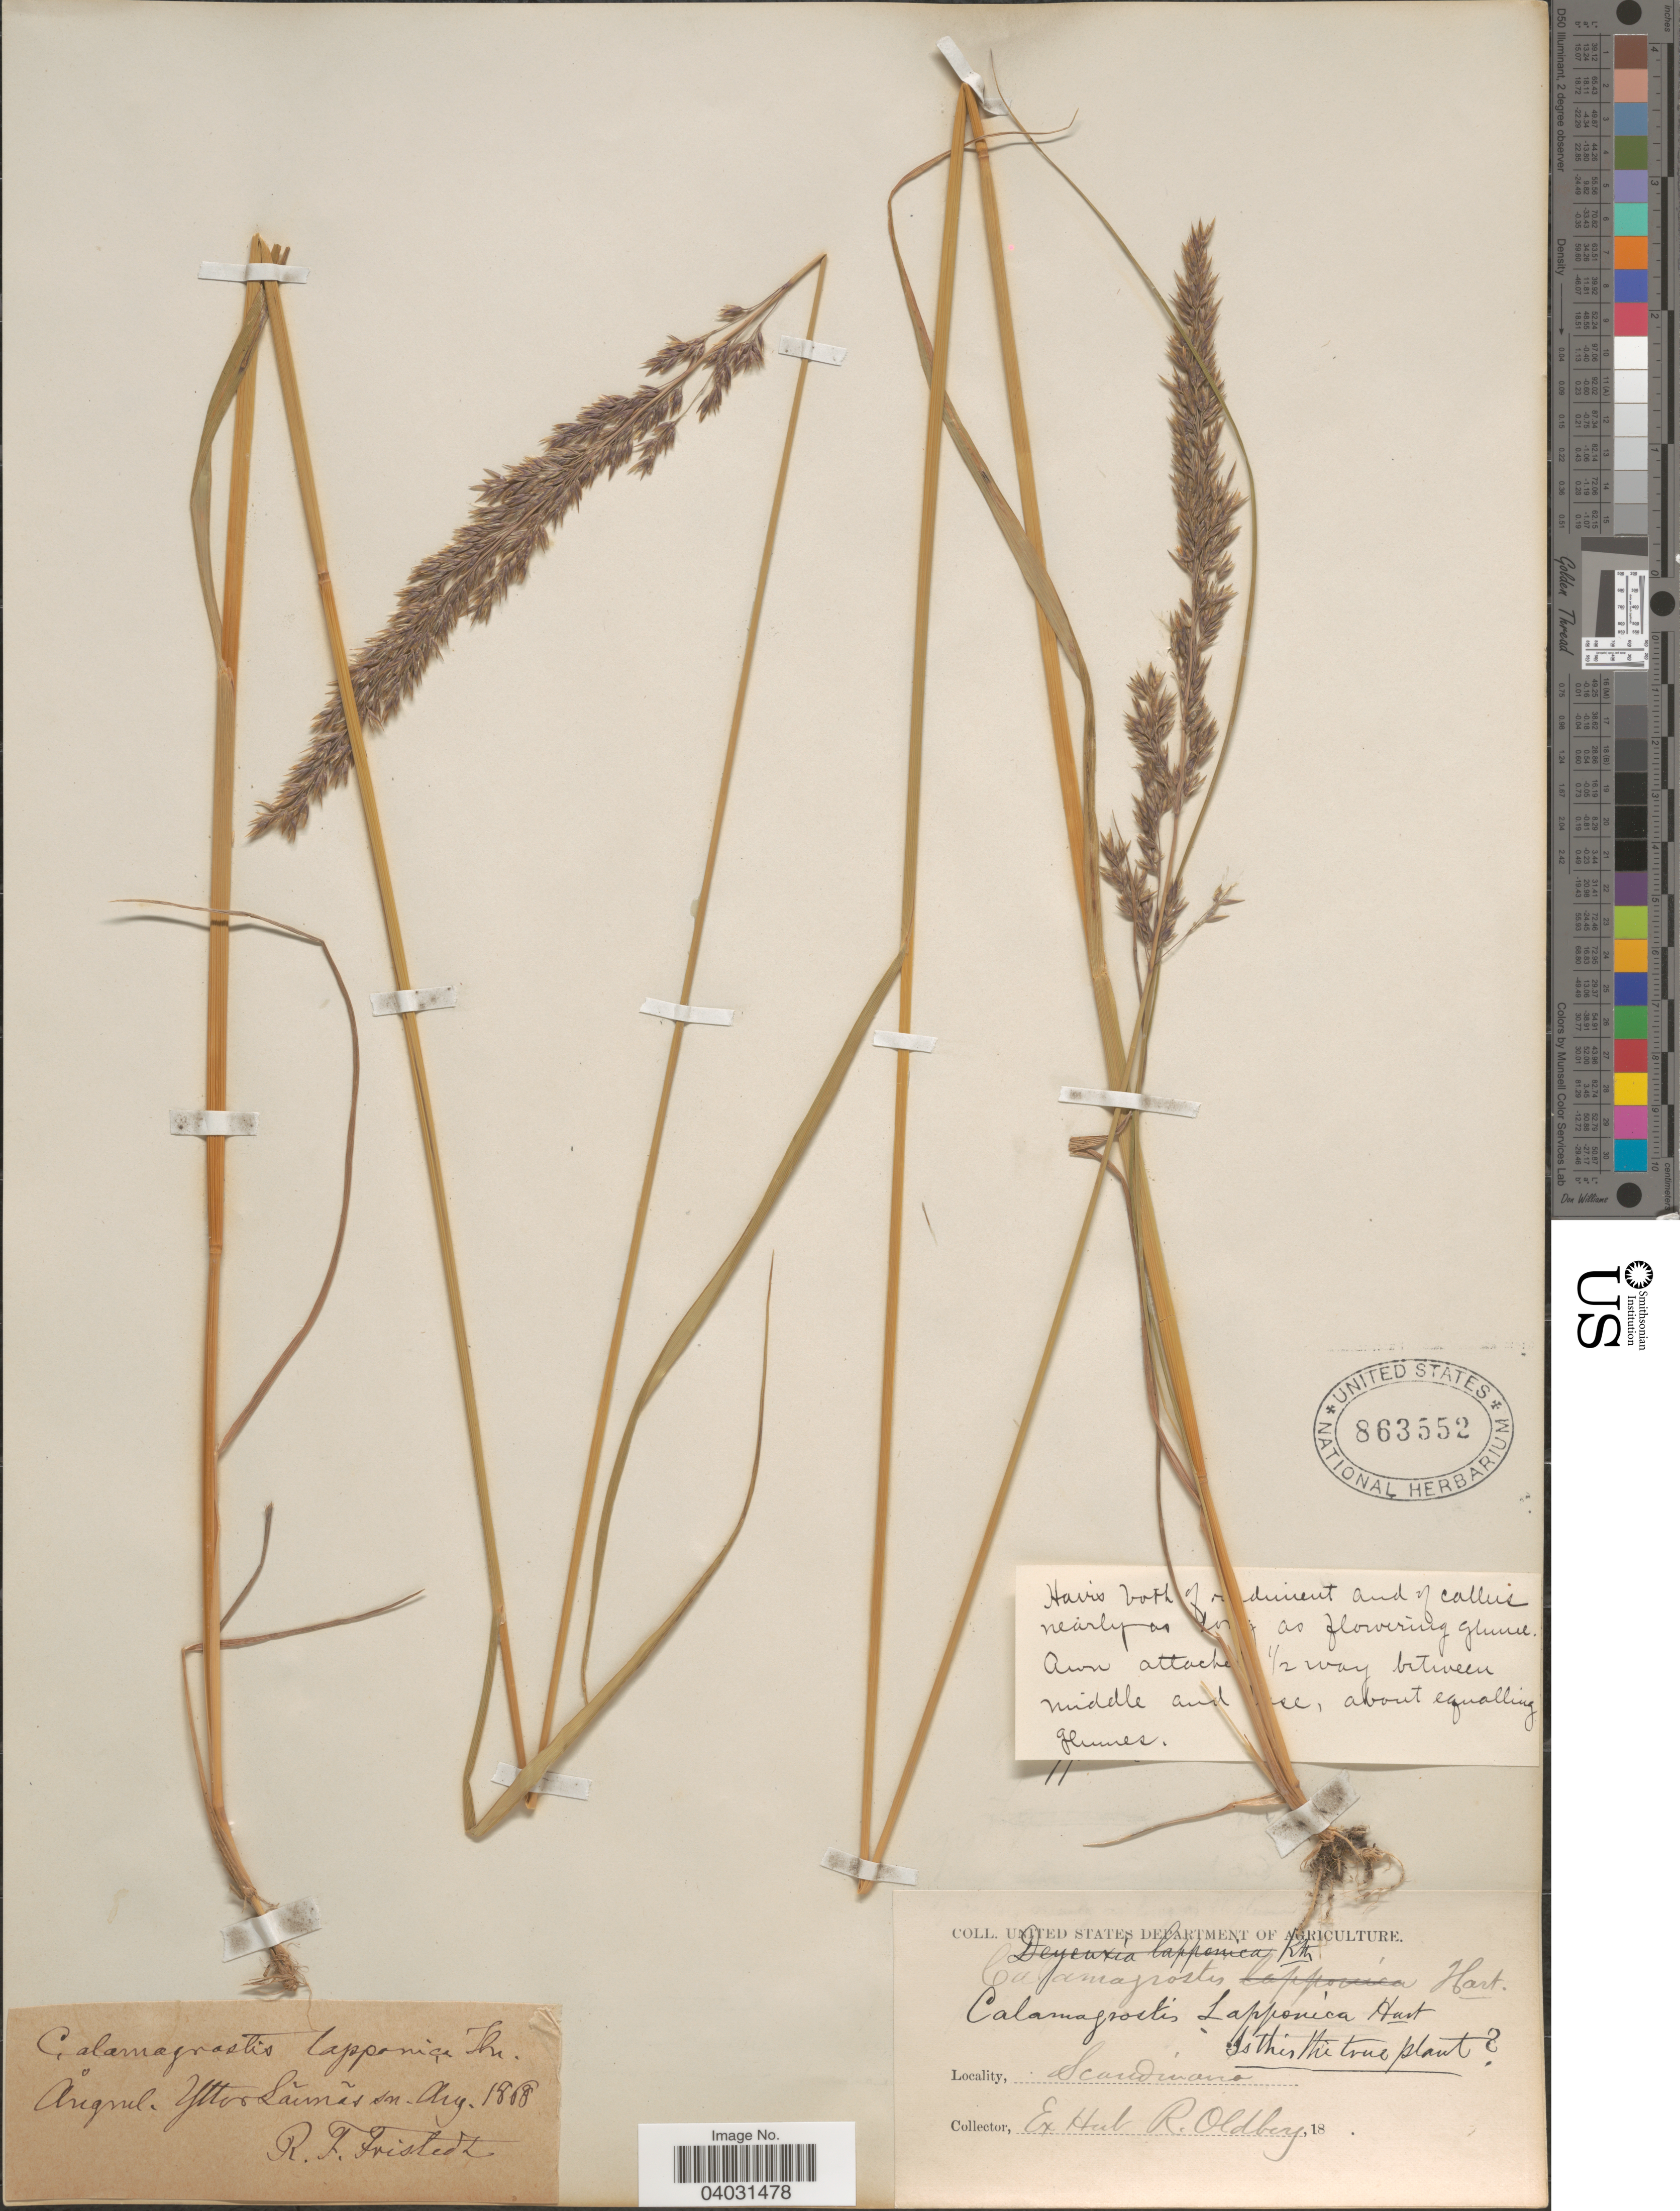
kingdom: Plantae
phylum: Tracheophyta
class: Liliopsida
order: Poales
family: Poaceae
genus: Calamagrostis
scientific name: Calamagrostis lapponica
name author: (Wahlenb.) Hartm.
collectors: R. Fristedt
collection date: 1868-08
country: Sweden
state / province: Västernorrland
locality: Angml Ytterlännäs. Scandinavia.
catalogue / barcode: US 863552